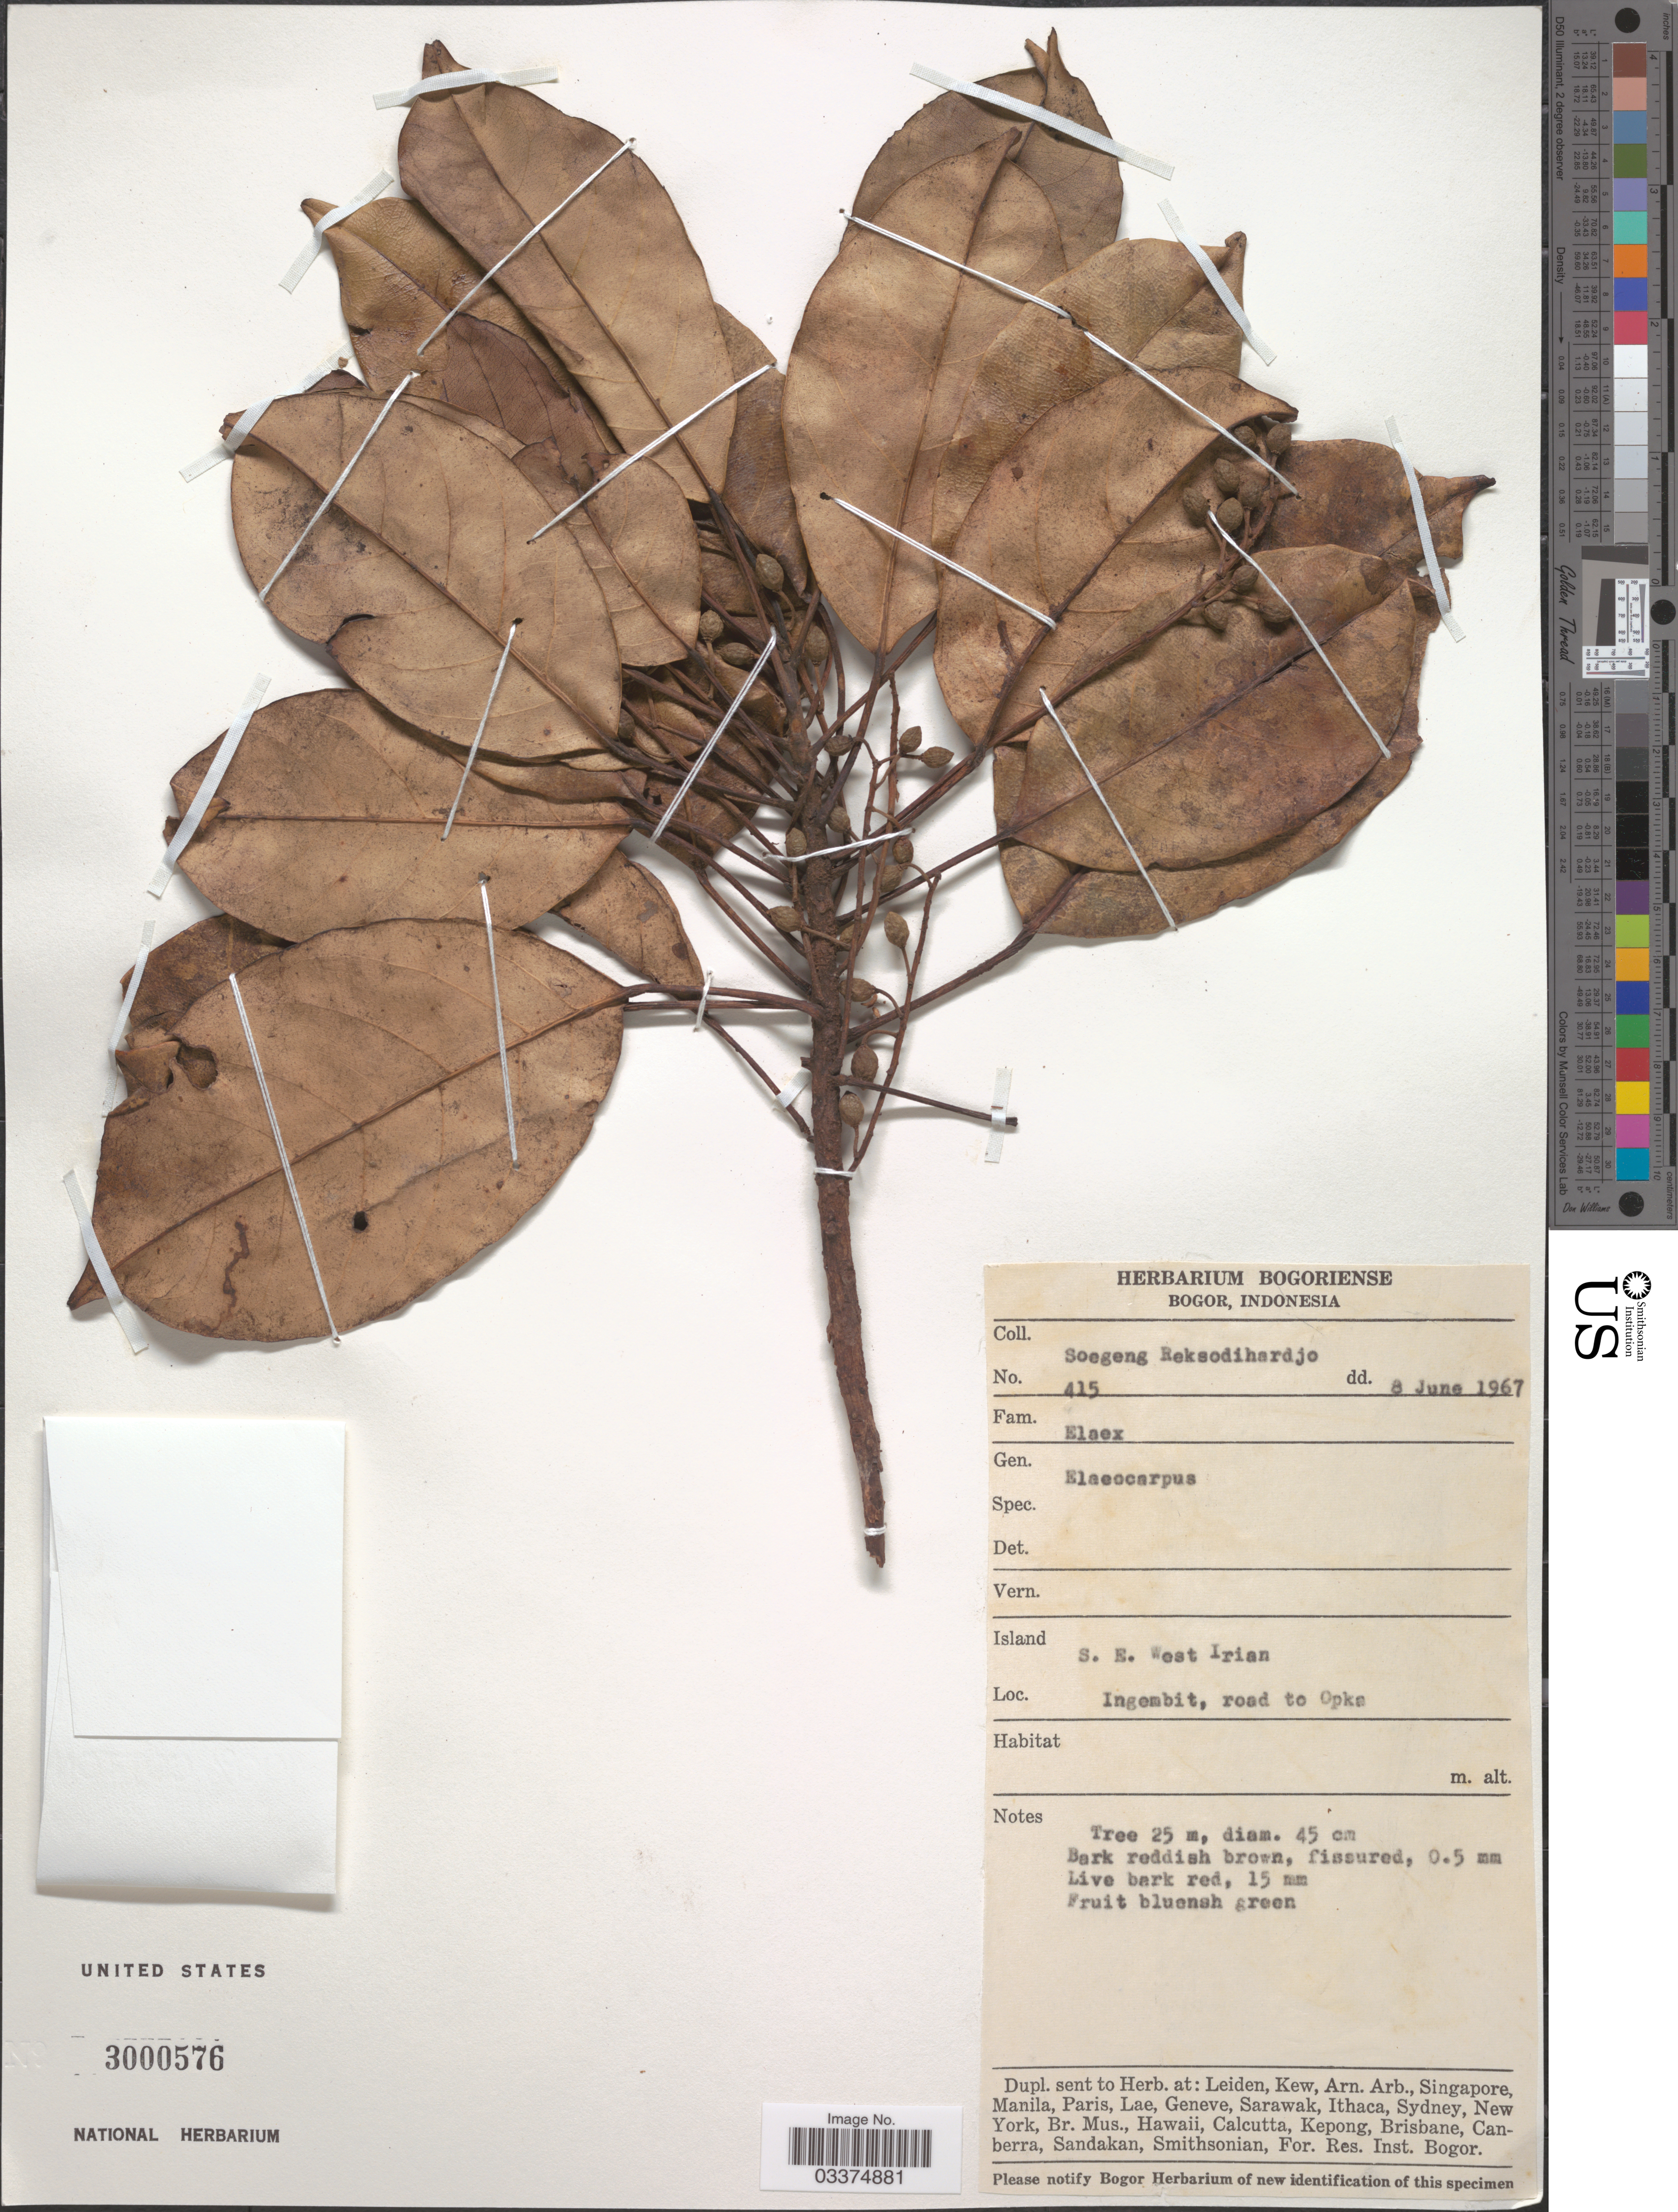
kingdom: Plantae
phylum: Tracheophyta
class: Magnoliopsida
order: Oxalidales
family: Elaeocarpaceae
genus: Elaeocarpus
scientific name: Elaeocarpus sp.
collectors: S. Reksodihardjo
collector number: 415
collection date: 1967-06-08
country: Indonesia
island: New Guinea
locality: Island S. E. West Irian. Ingembit, road to Opka.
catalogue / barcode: US 3000576